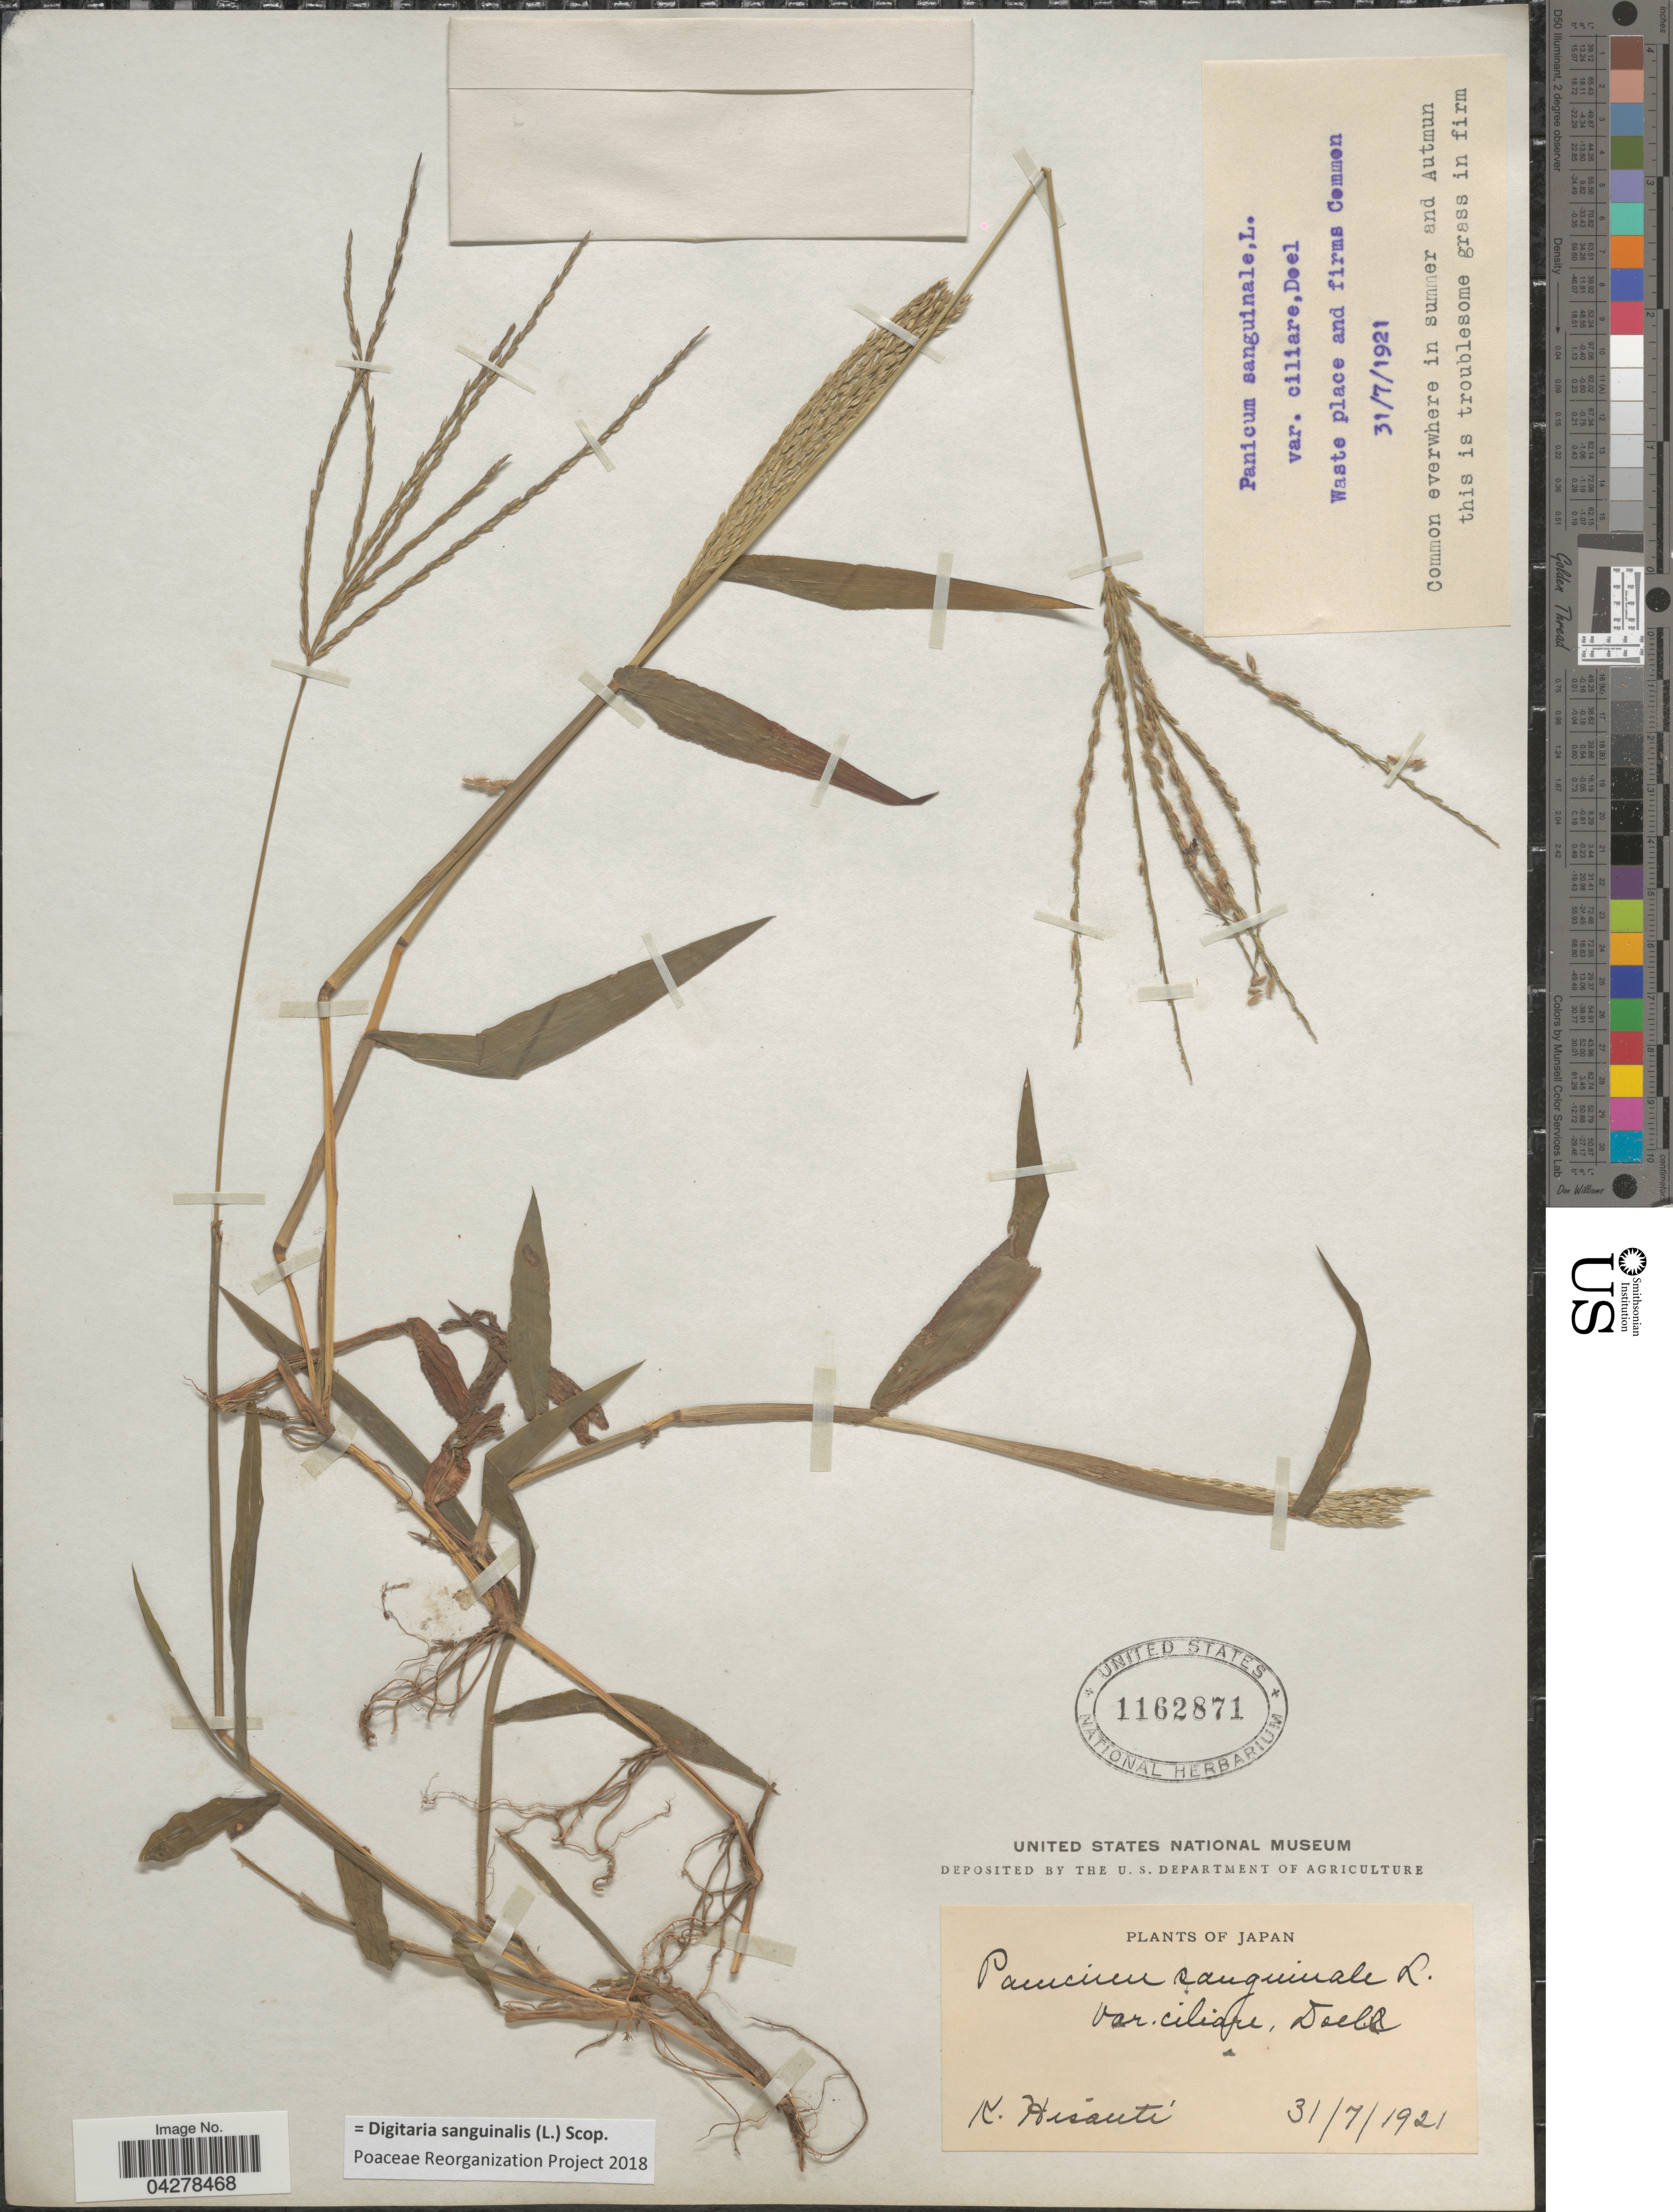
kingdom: Plantae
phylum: Tracheophyta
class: Liliopsida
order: Poales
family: Poaceae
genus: Digitaria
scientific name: Digitaria sanguinalis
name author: (L.) Scop.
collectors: K. Hisauti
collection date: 1921-07-31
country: Japan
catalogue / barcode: US 1162871